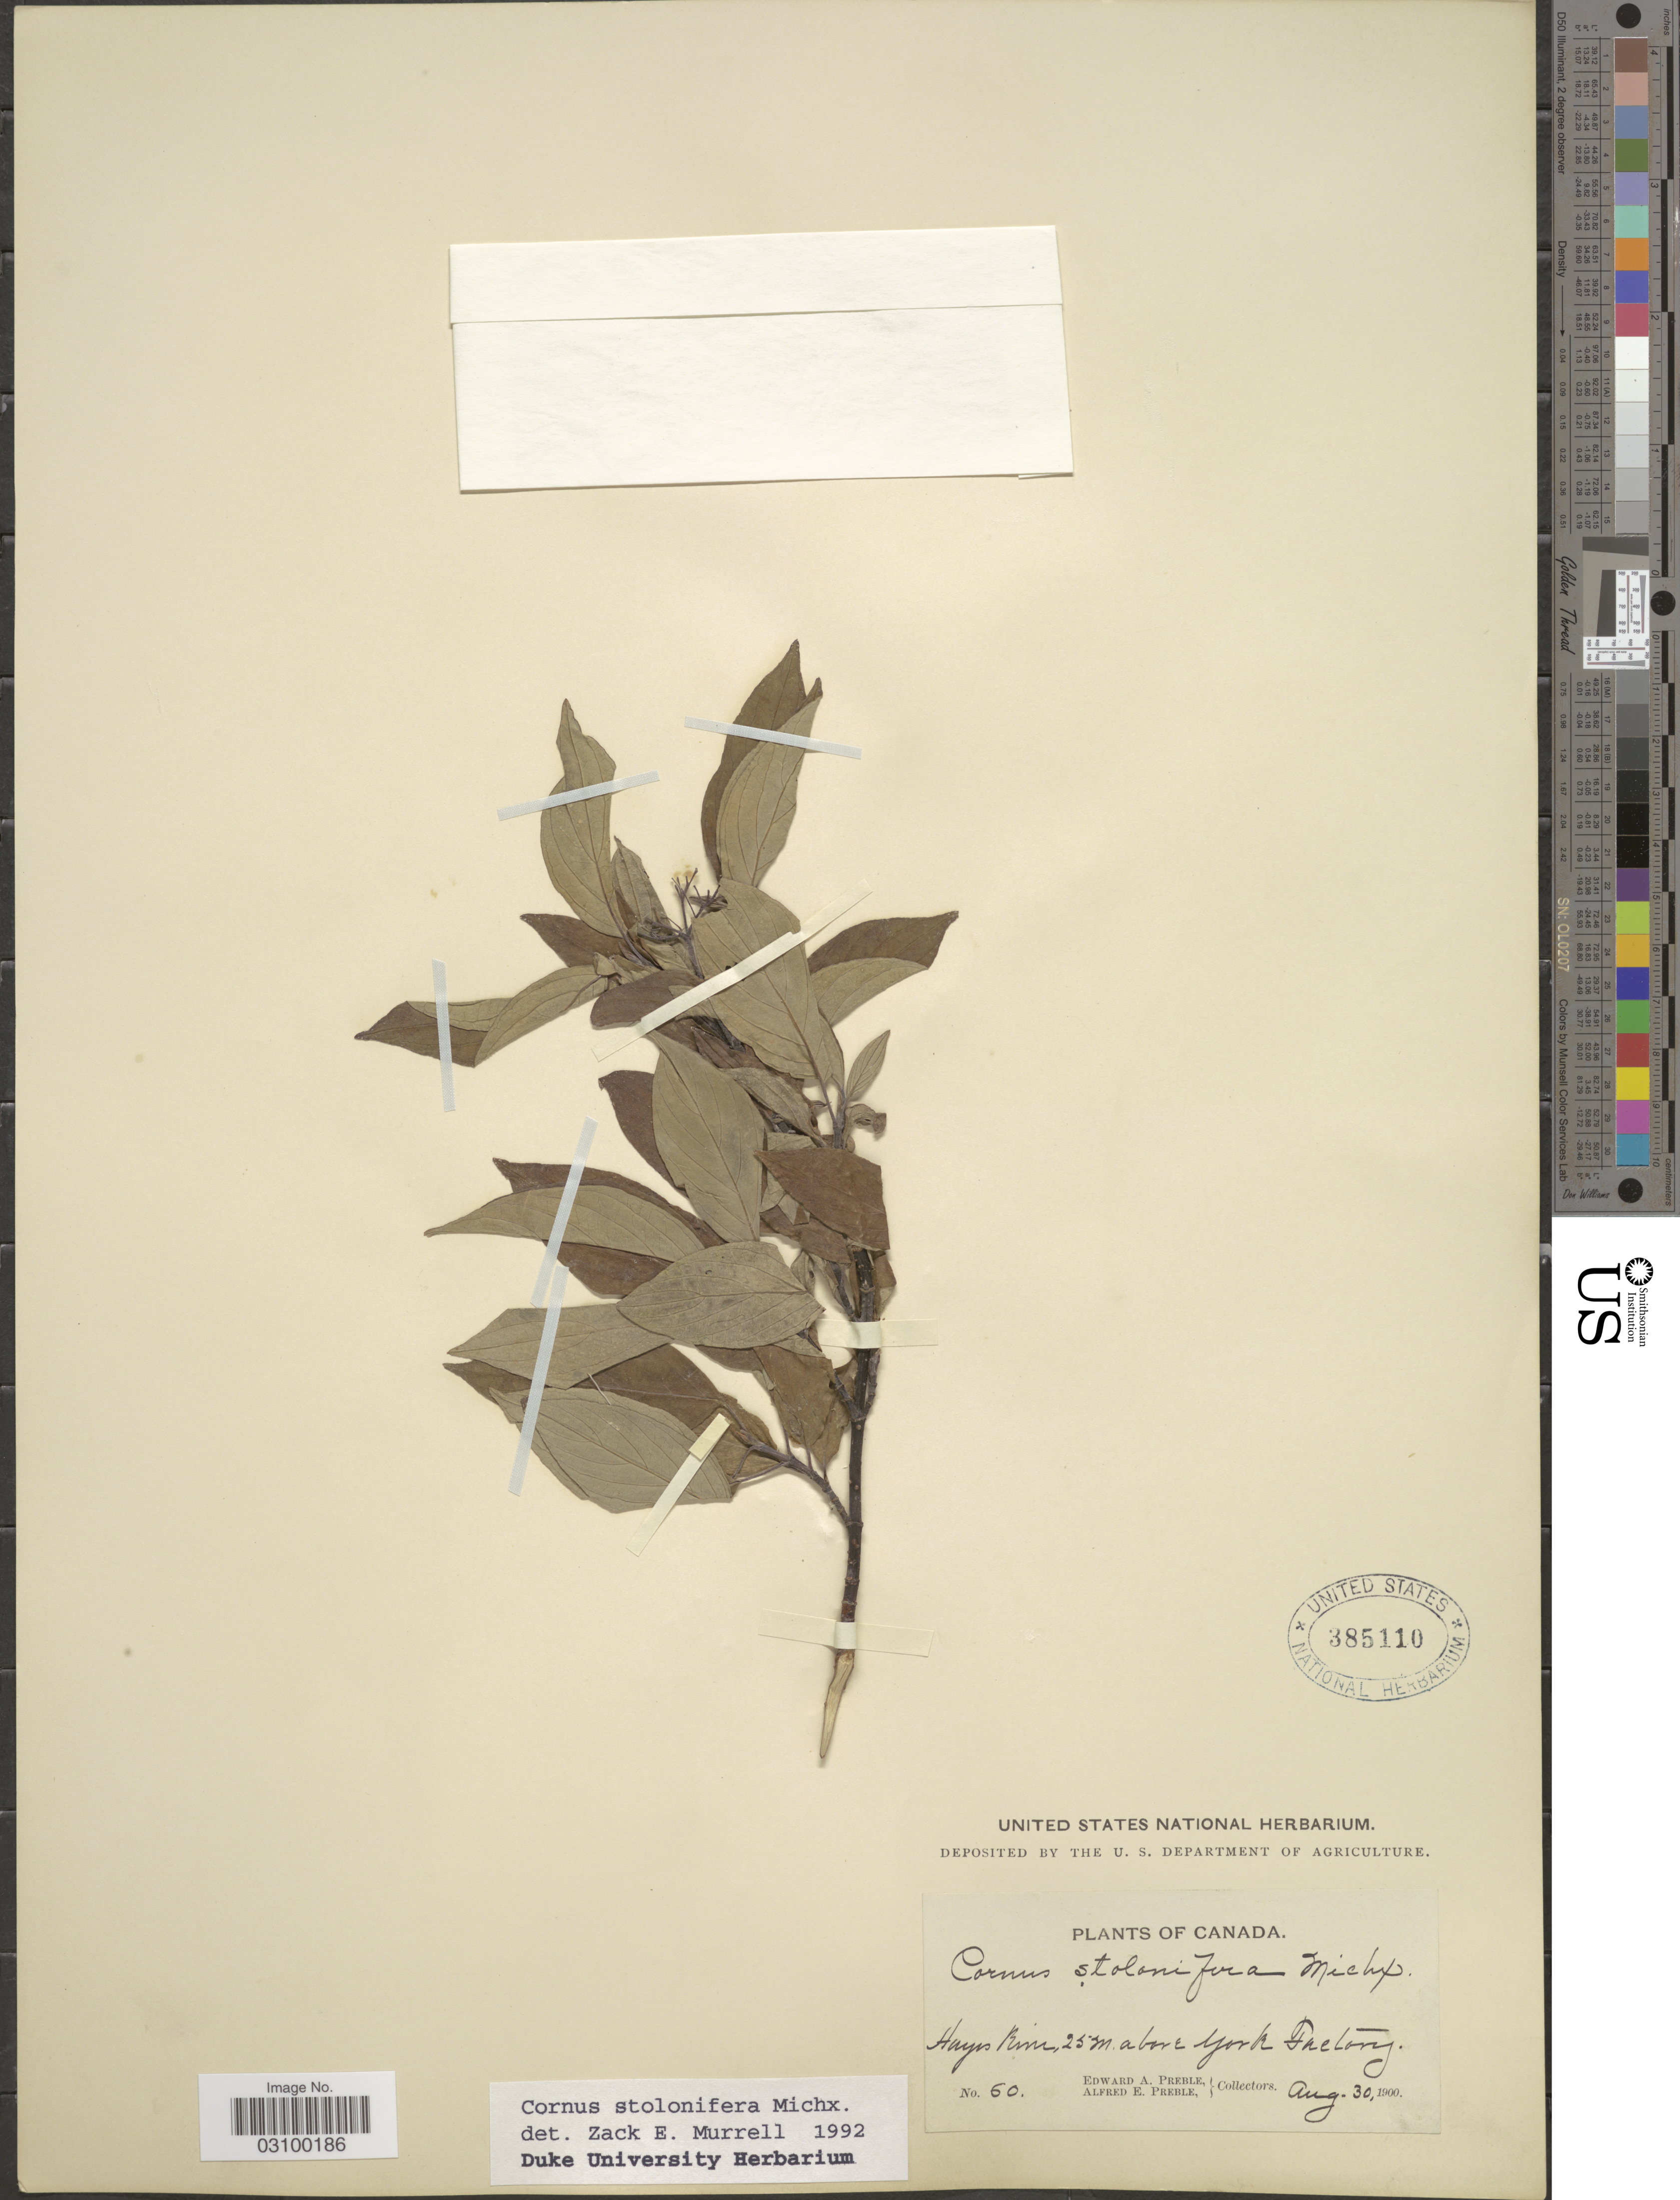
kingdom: Plantae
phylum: Tracheophyta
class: Magnoliopsida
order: Cornales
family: Cornaceae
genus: Cornus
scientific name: Cornus sericea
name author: L.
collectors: E. Preble & A. Preble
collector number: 60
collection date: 1900-08-30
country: Canada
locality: Hayes Rim, 25 m. above York Factory.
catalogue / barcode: US 385110